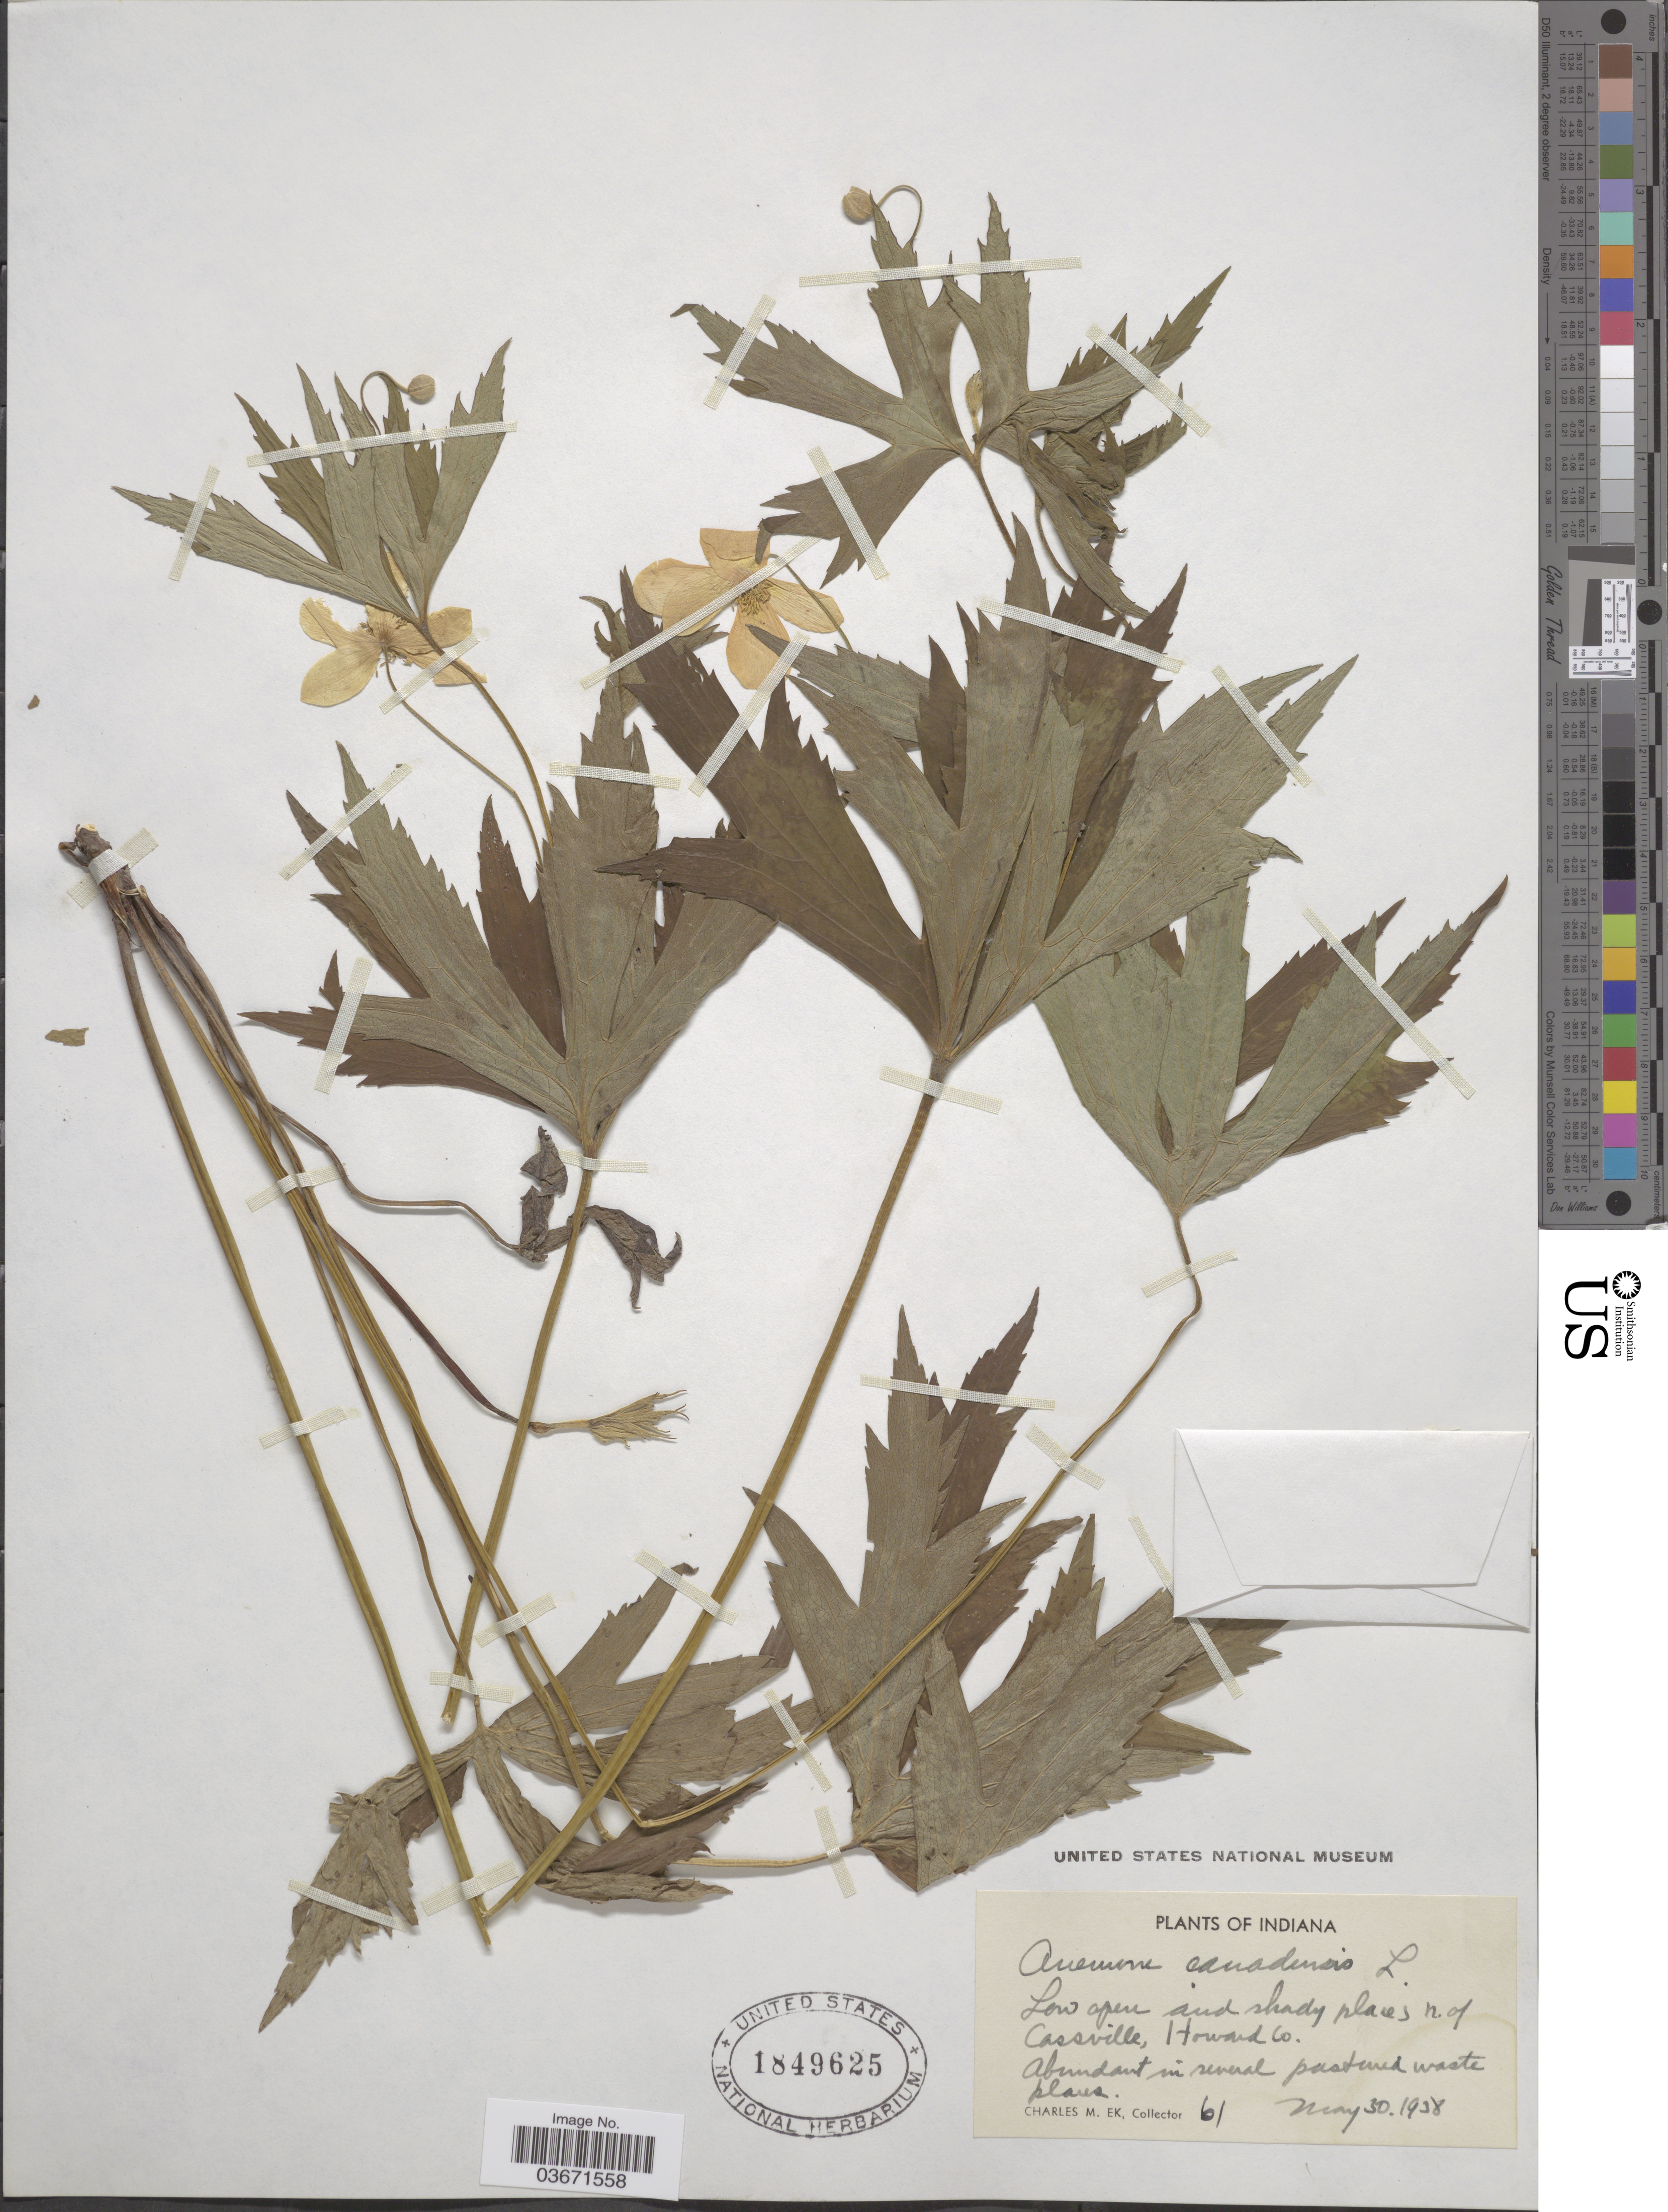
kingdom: Plantae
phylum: Tracheophyta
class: Magnoliopsida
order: Ranunculales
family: Ranunculaceae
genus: Anemone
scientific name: Anemone canadensis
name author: L.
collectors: C. Ek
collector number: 61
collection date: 1938-05-30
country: United States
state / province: Indiana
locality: N. of Cassville, Howard Co.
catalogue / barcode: US 1849625